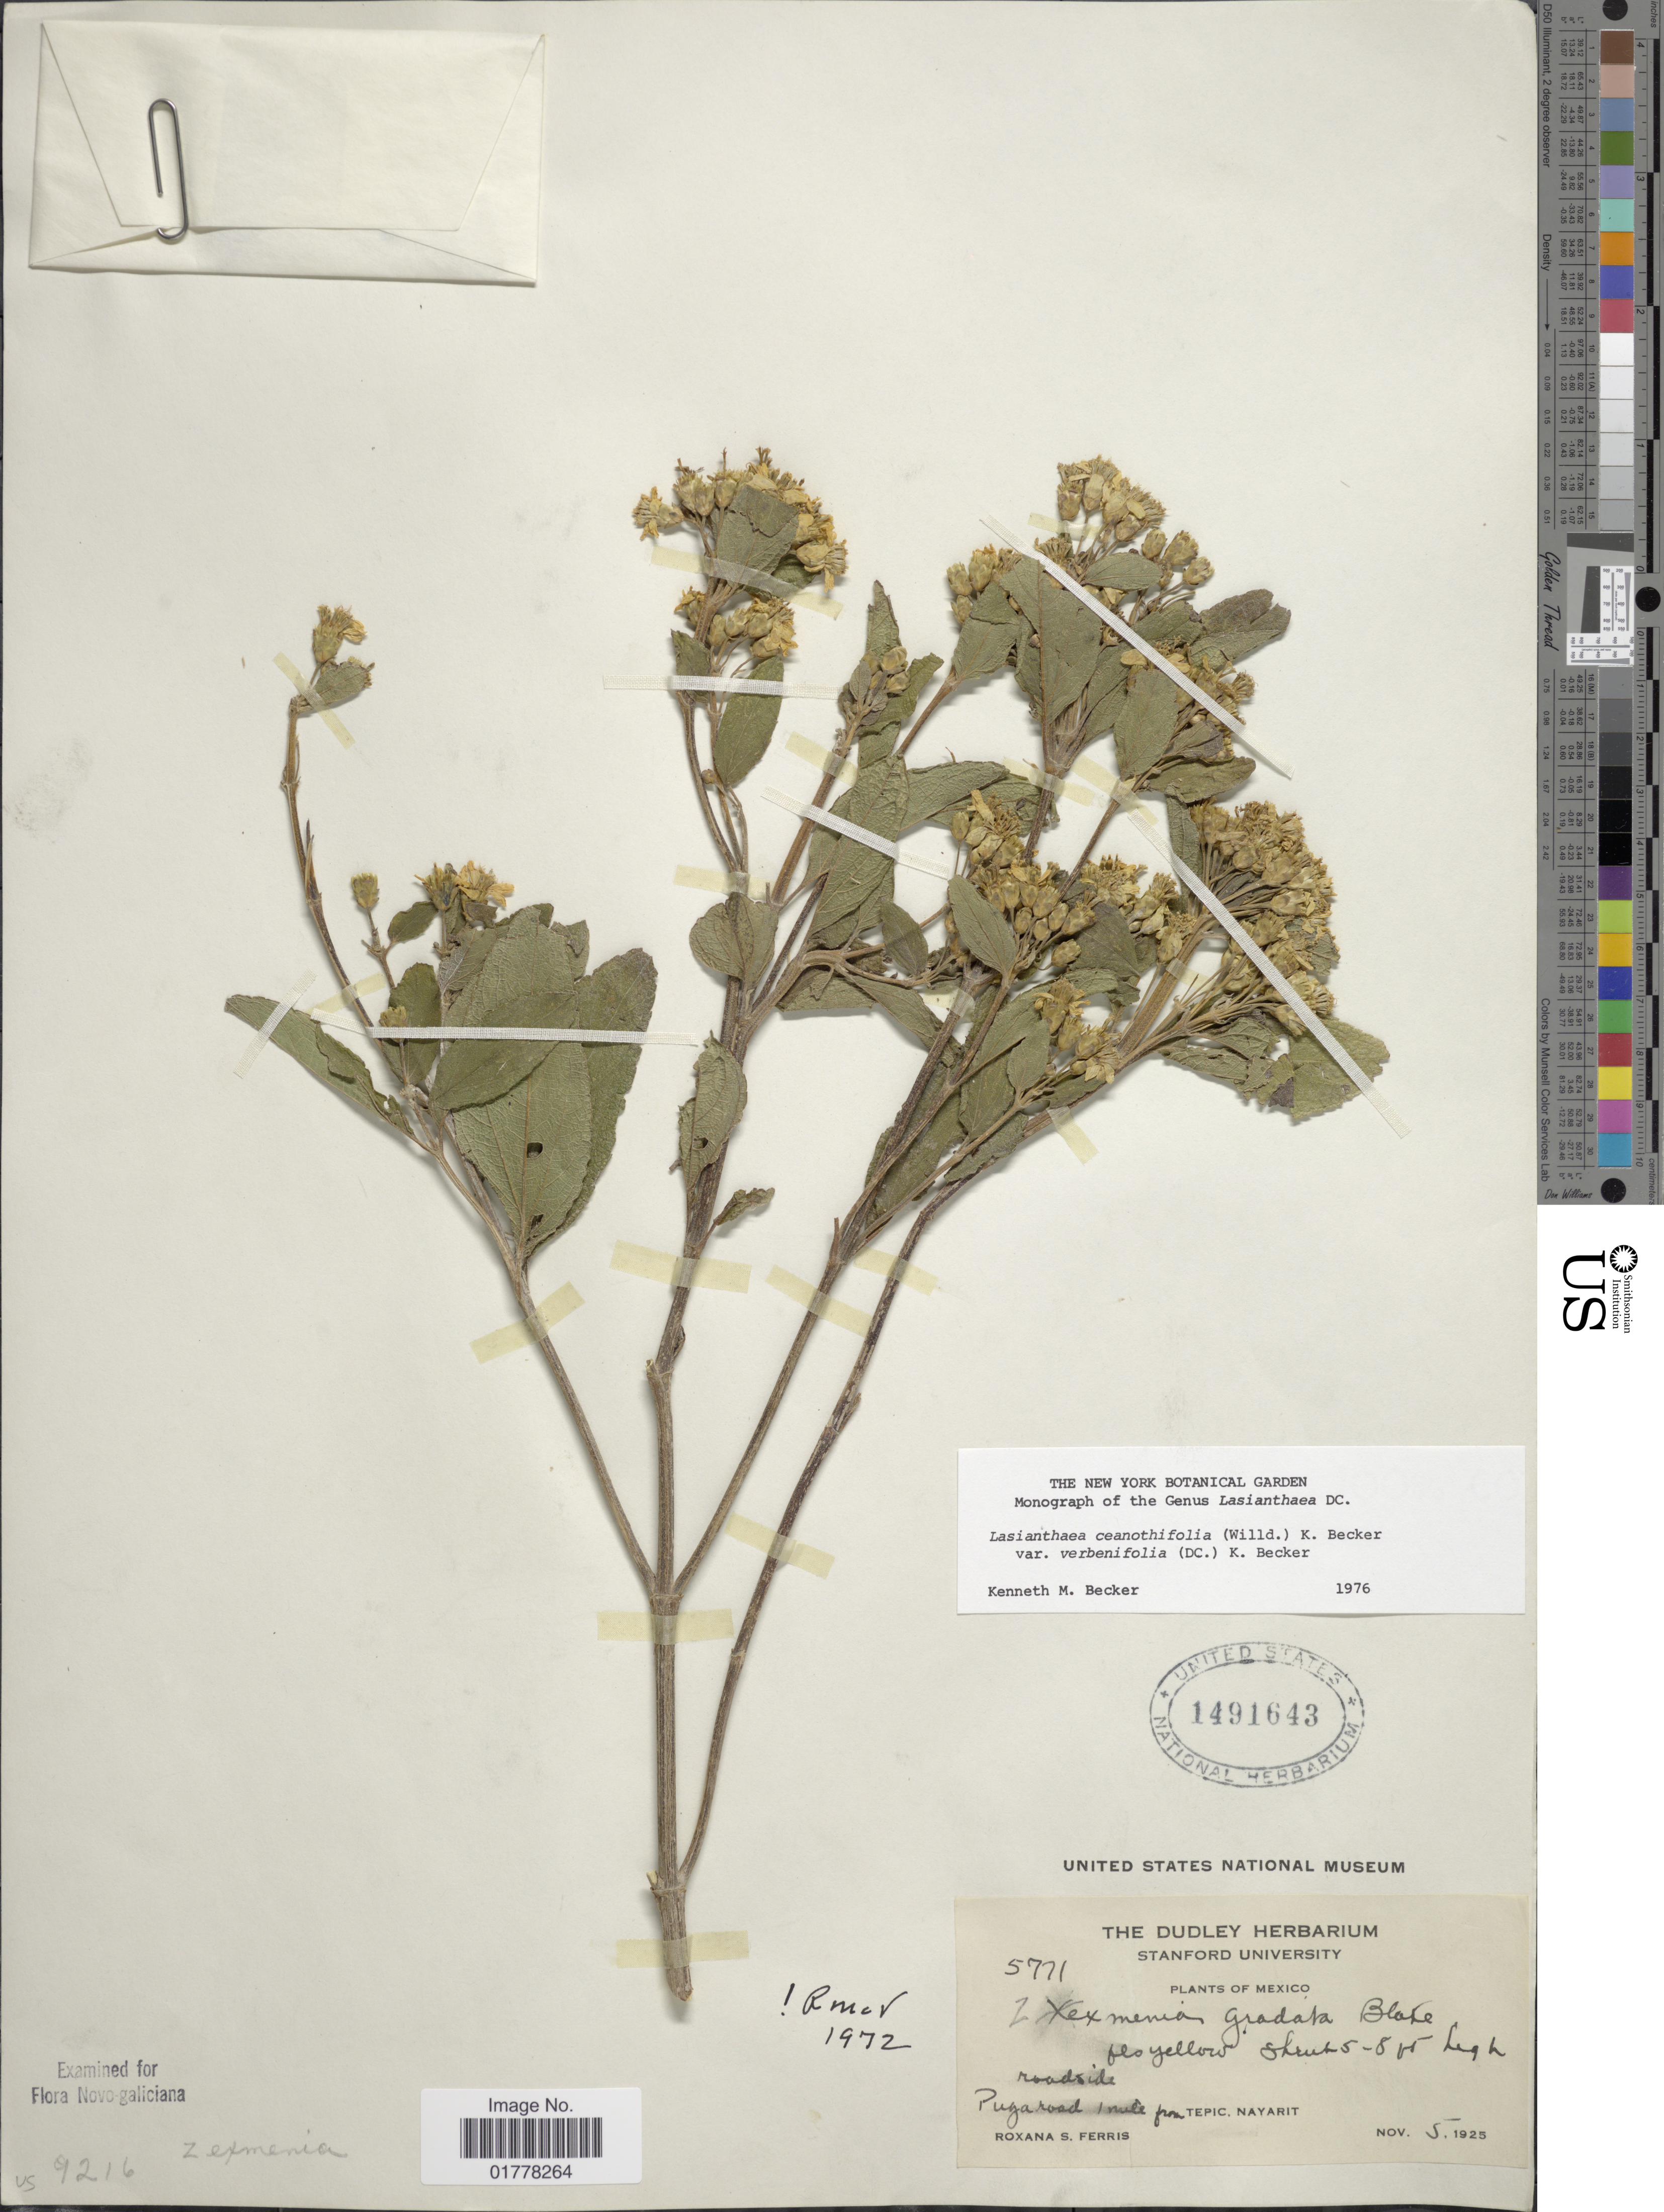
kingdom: Plantae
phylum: Tracheophyta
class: Magnoliopsida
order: Asterales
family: Asteraceae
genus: Lasianthaea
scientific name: Lasianthaea ceanothifolia var. verbenifolia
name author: (DC.) K.M. Becker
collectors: R. S. Ferris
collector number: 5771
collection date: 1925-11-05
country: Mexico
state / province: Nayarit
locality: Roadside. Puga road 1 mile from Tepic, Nayarit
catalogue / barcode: US 1491643